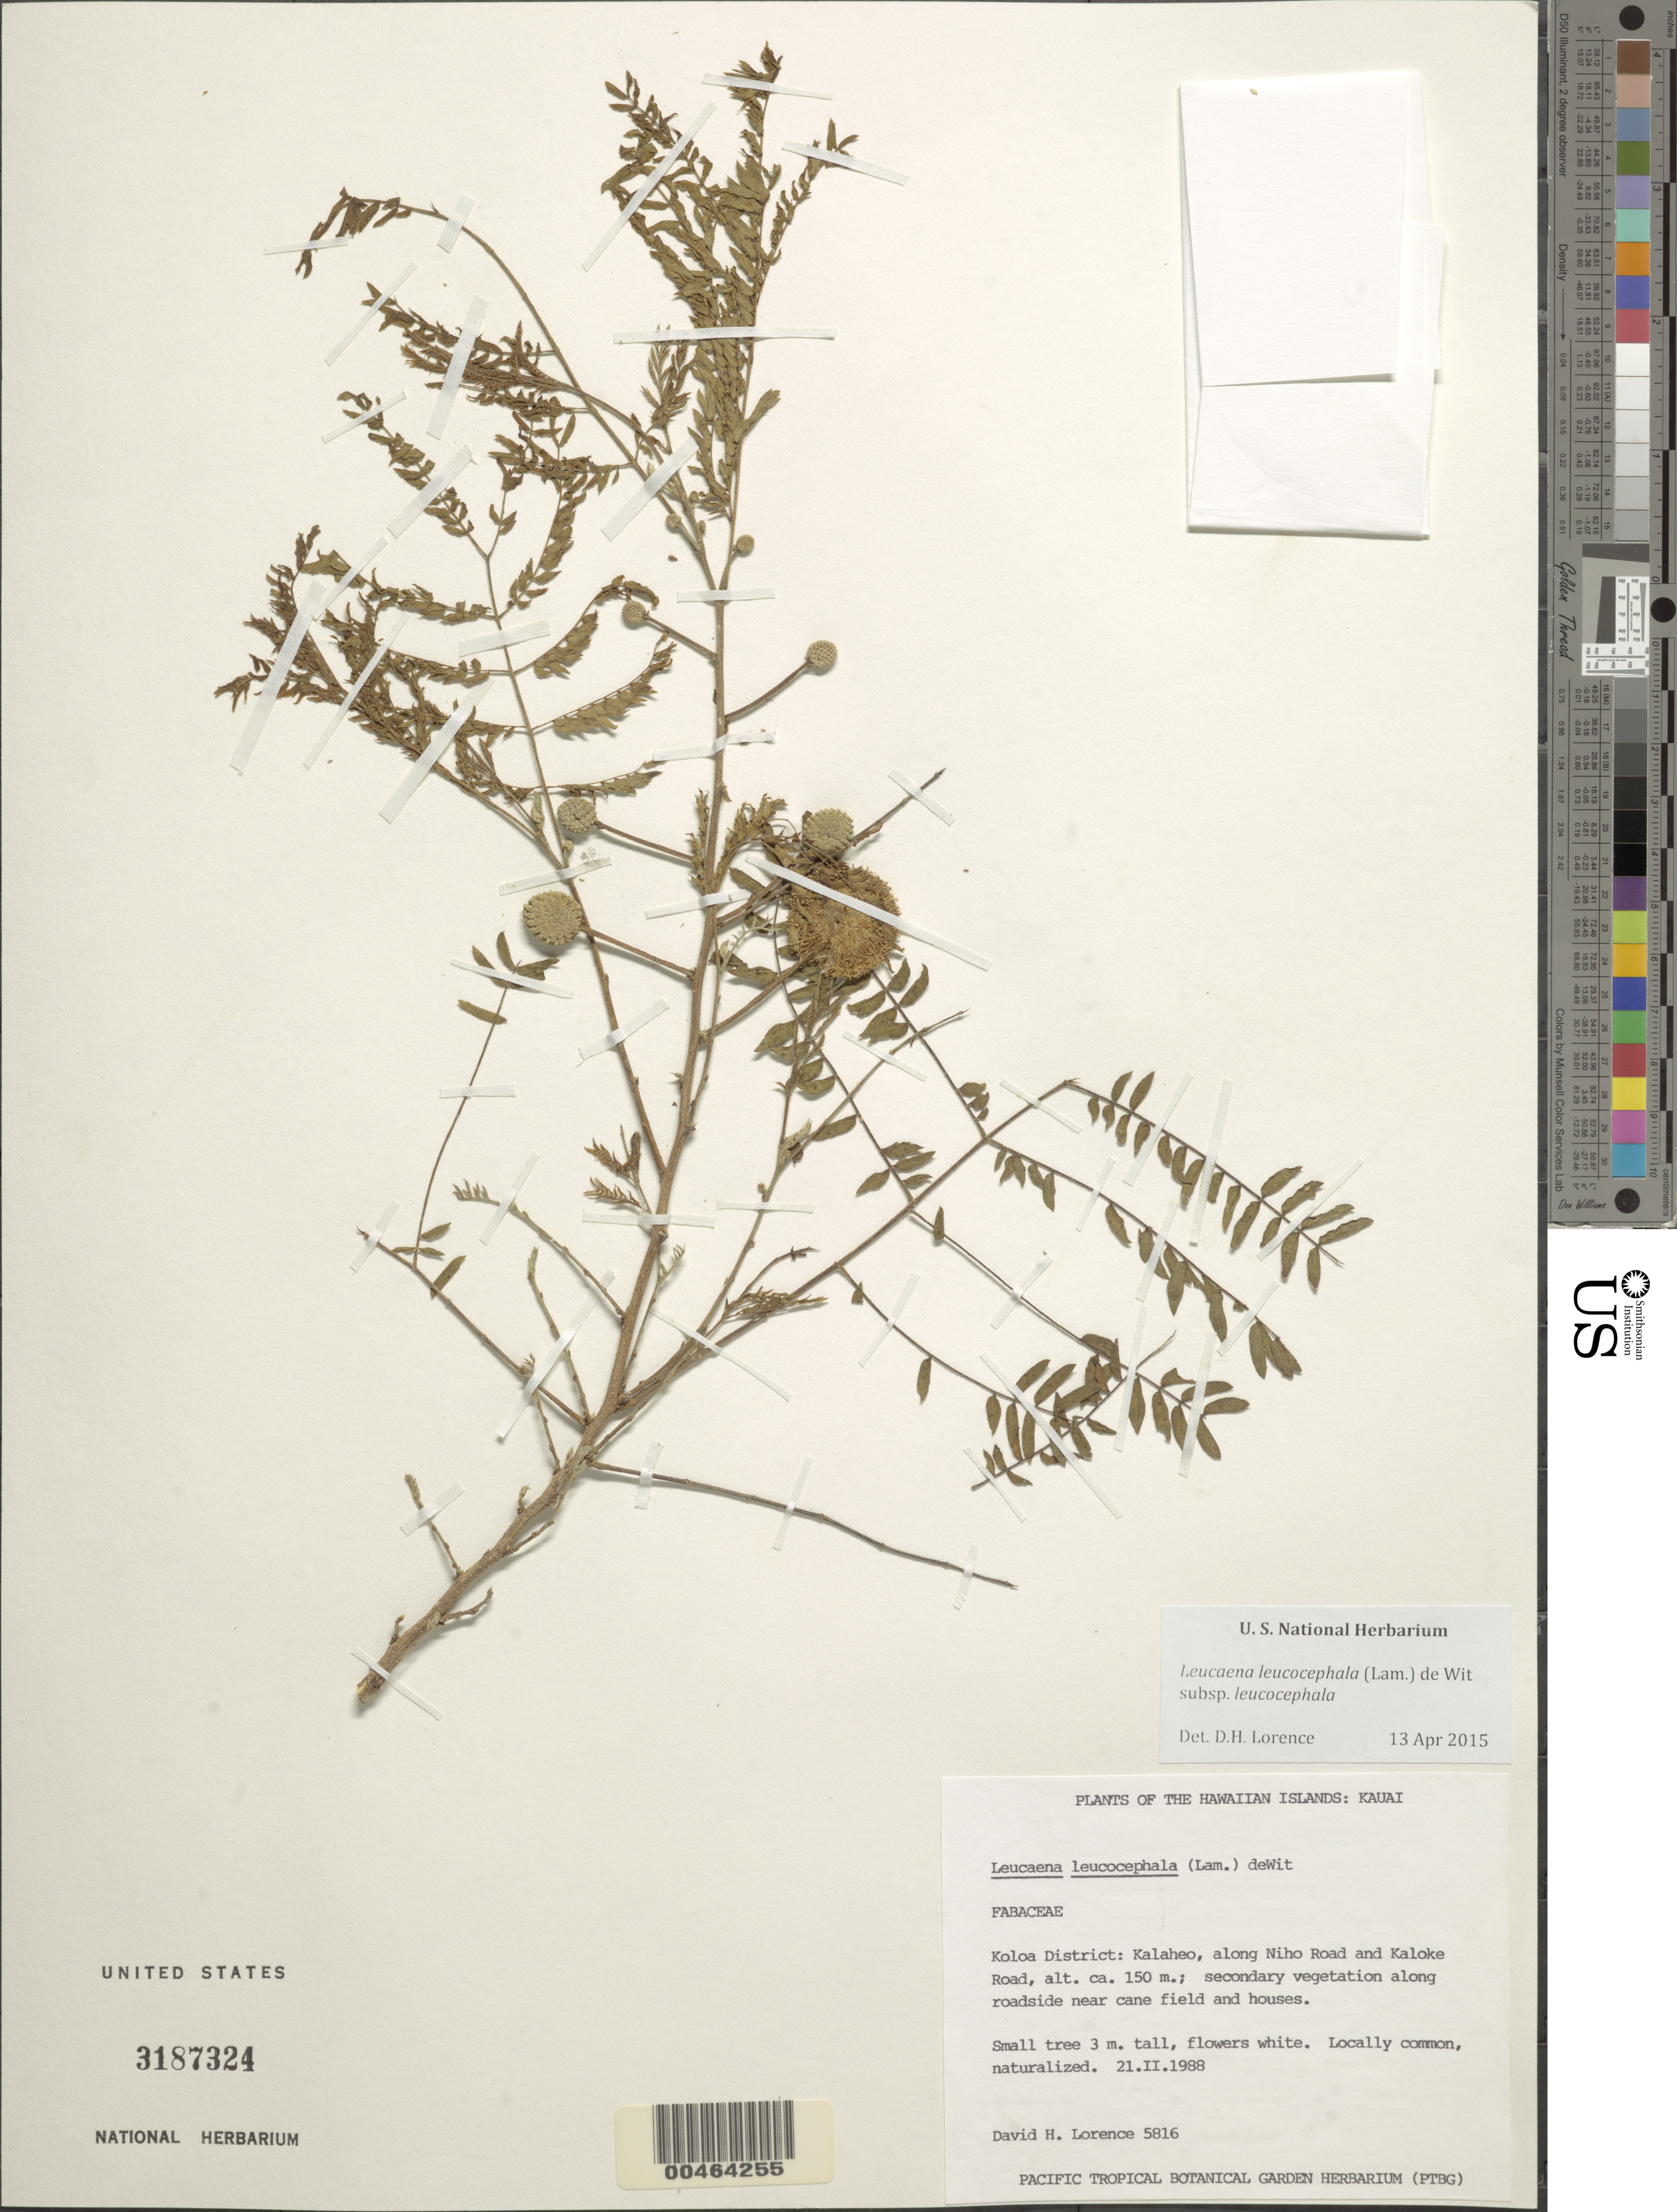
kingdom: Plantae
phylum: Tracheophyta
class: Magnoliopsida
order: Fabales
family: Fabaceae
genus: Leucaena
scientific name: Leucaena leucocephala subsp. leucocephala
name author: (Lam.) de Wit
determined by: Lorence, David H., (PTBG), National Tropical Botanical Garden (UNITED STATES)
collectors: D. Lorence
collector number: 5816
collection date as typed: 21 Feb 1988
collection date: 1988-02-21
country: United States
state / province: Hawaii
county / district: Kauai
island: Kaua'i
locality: Koloa District: Kalaheo, along Niho Road and Kaloke Road.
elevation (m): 150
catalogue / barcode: US 3187324